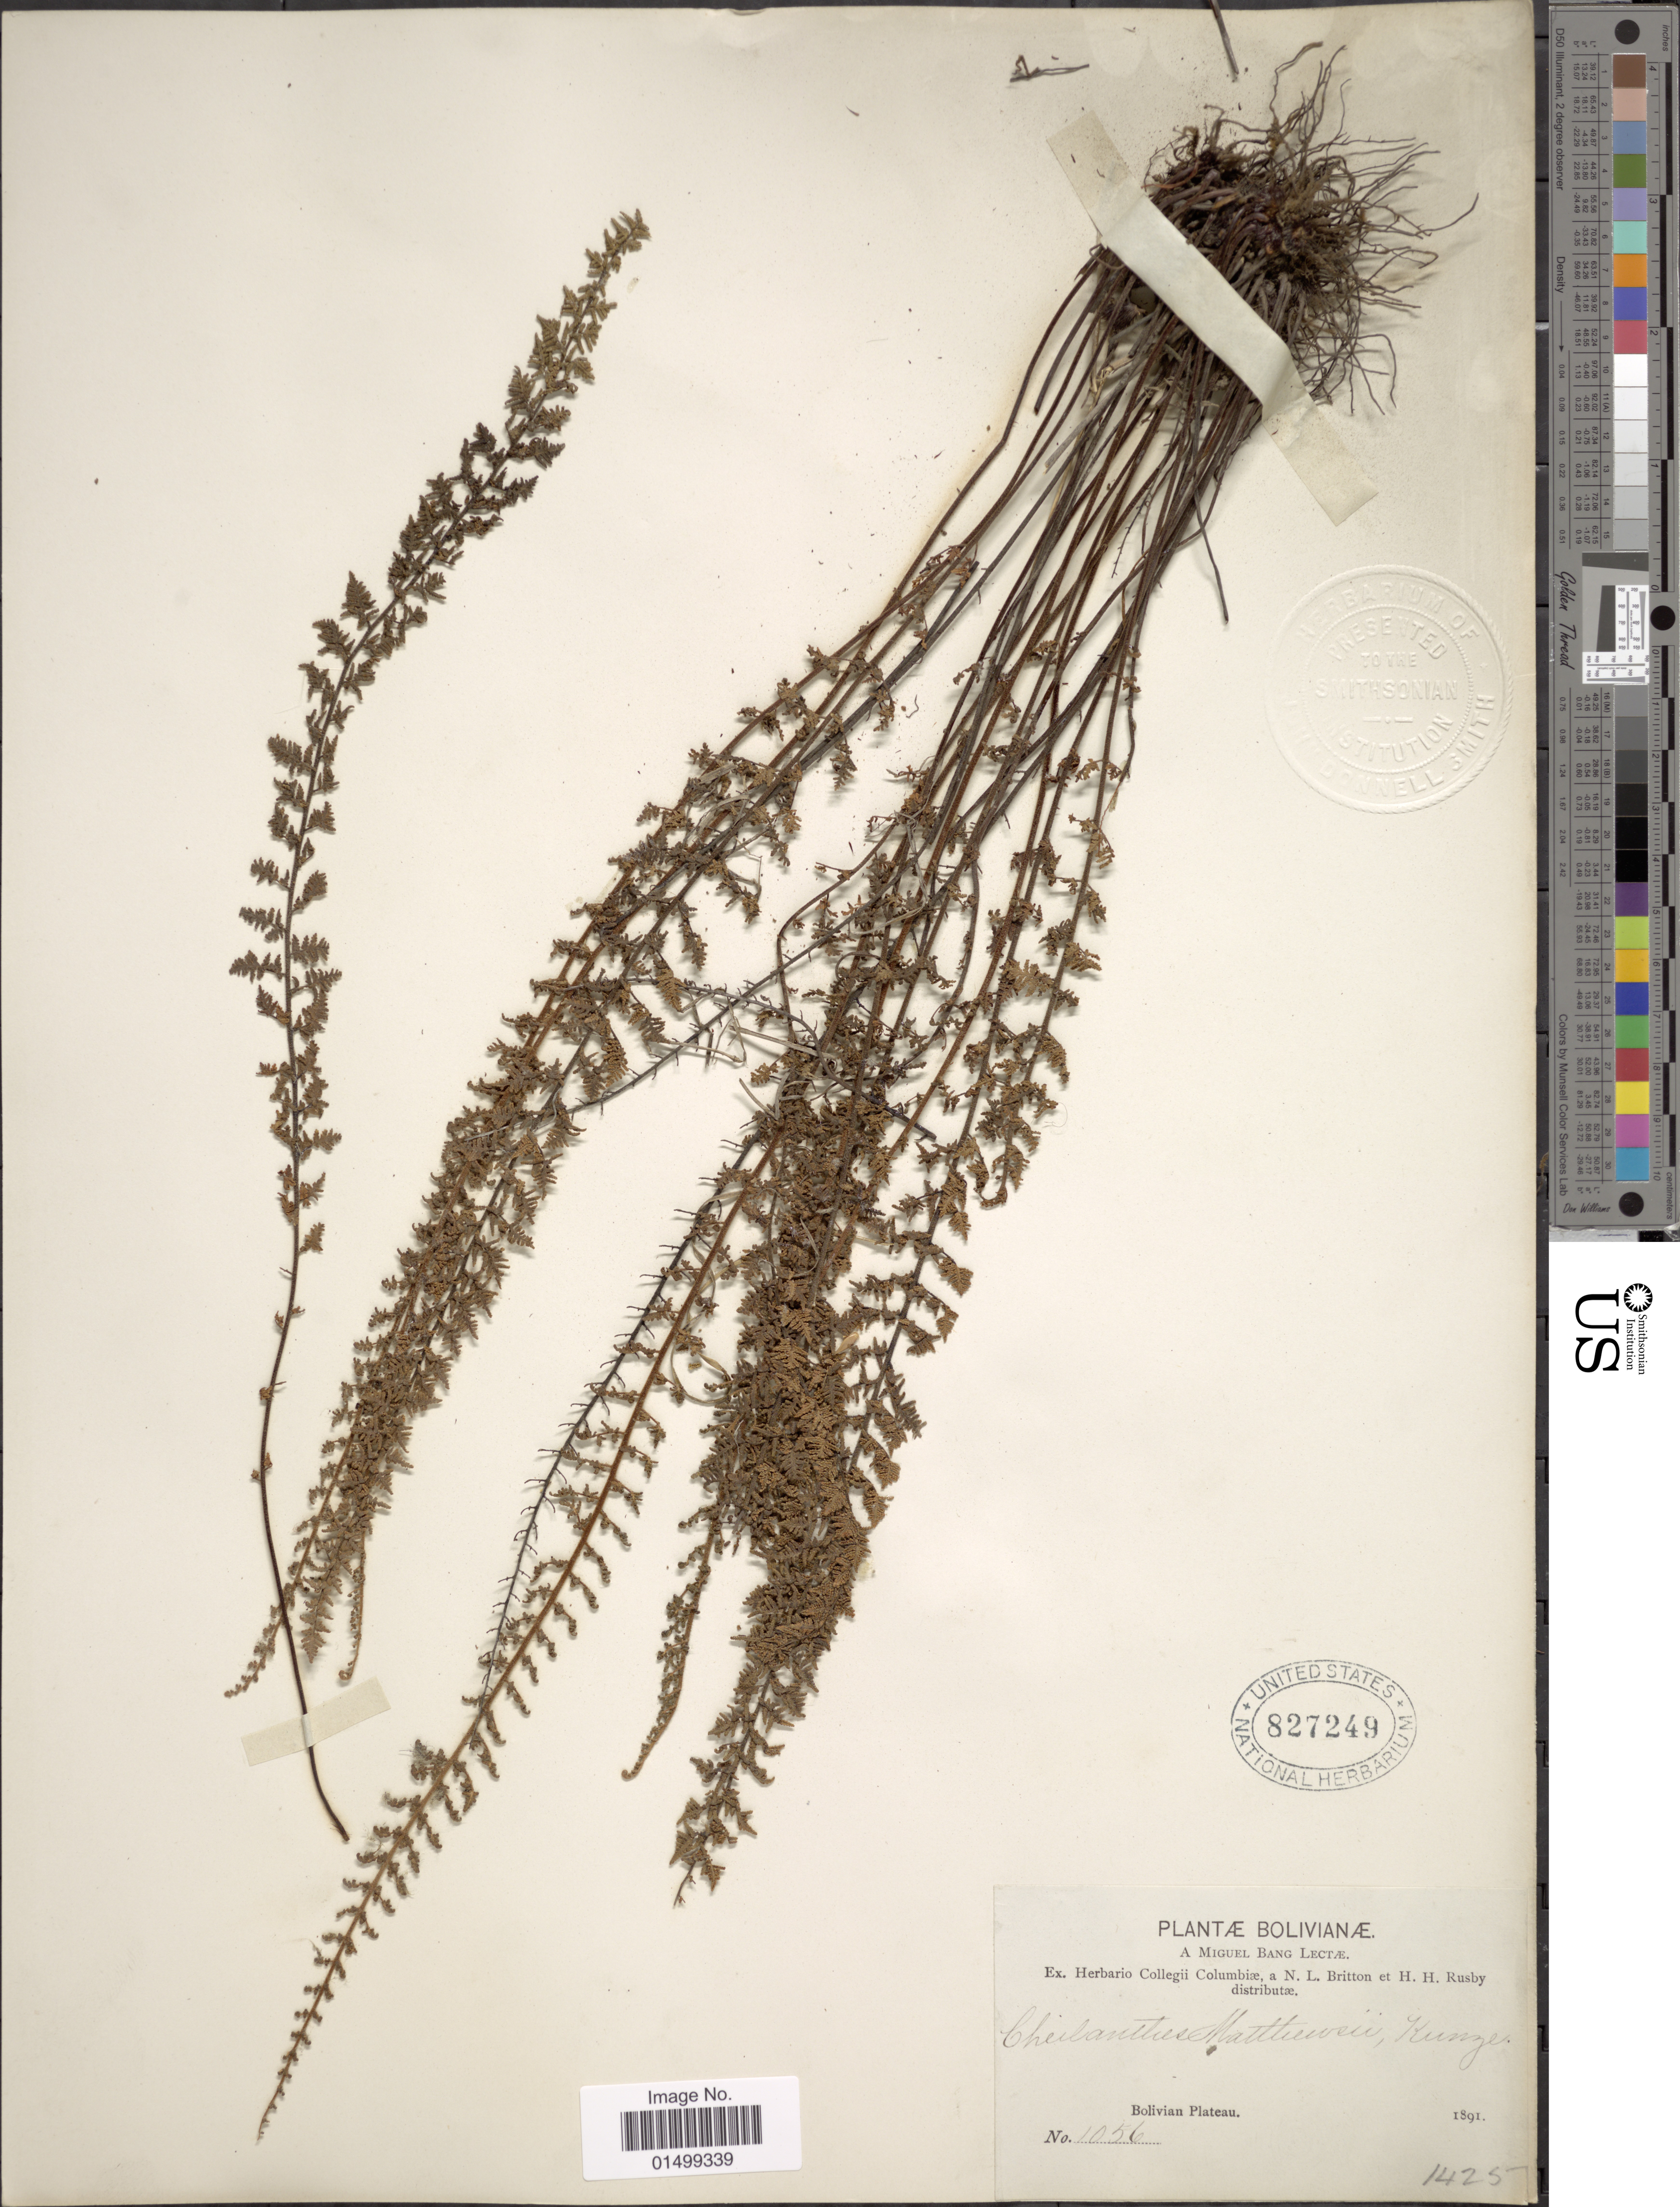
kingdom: Plantae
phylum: Tracheophyta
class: Polypodiopsida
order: Polypodiales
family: Pteridaceae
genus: Cheilanthes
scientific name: Cheilanthes pruinata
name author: Kaulf.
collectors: M. Bang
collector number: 1056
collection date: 1891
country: Bolivia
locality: Bolivian Plateau.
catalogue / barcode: US 827249